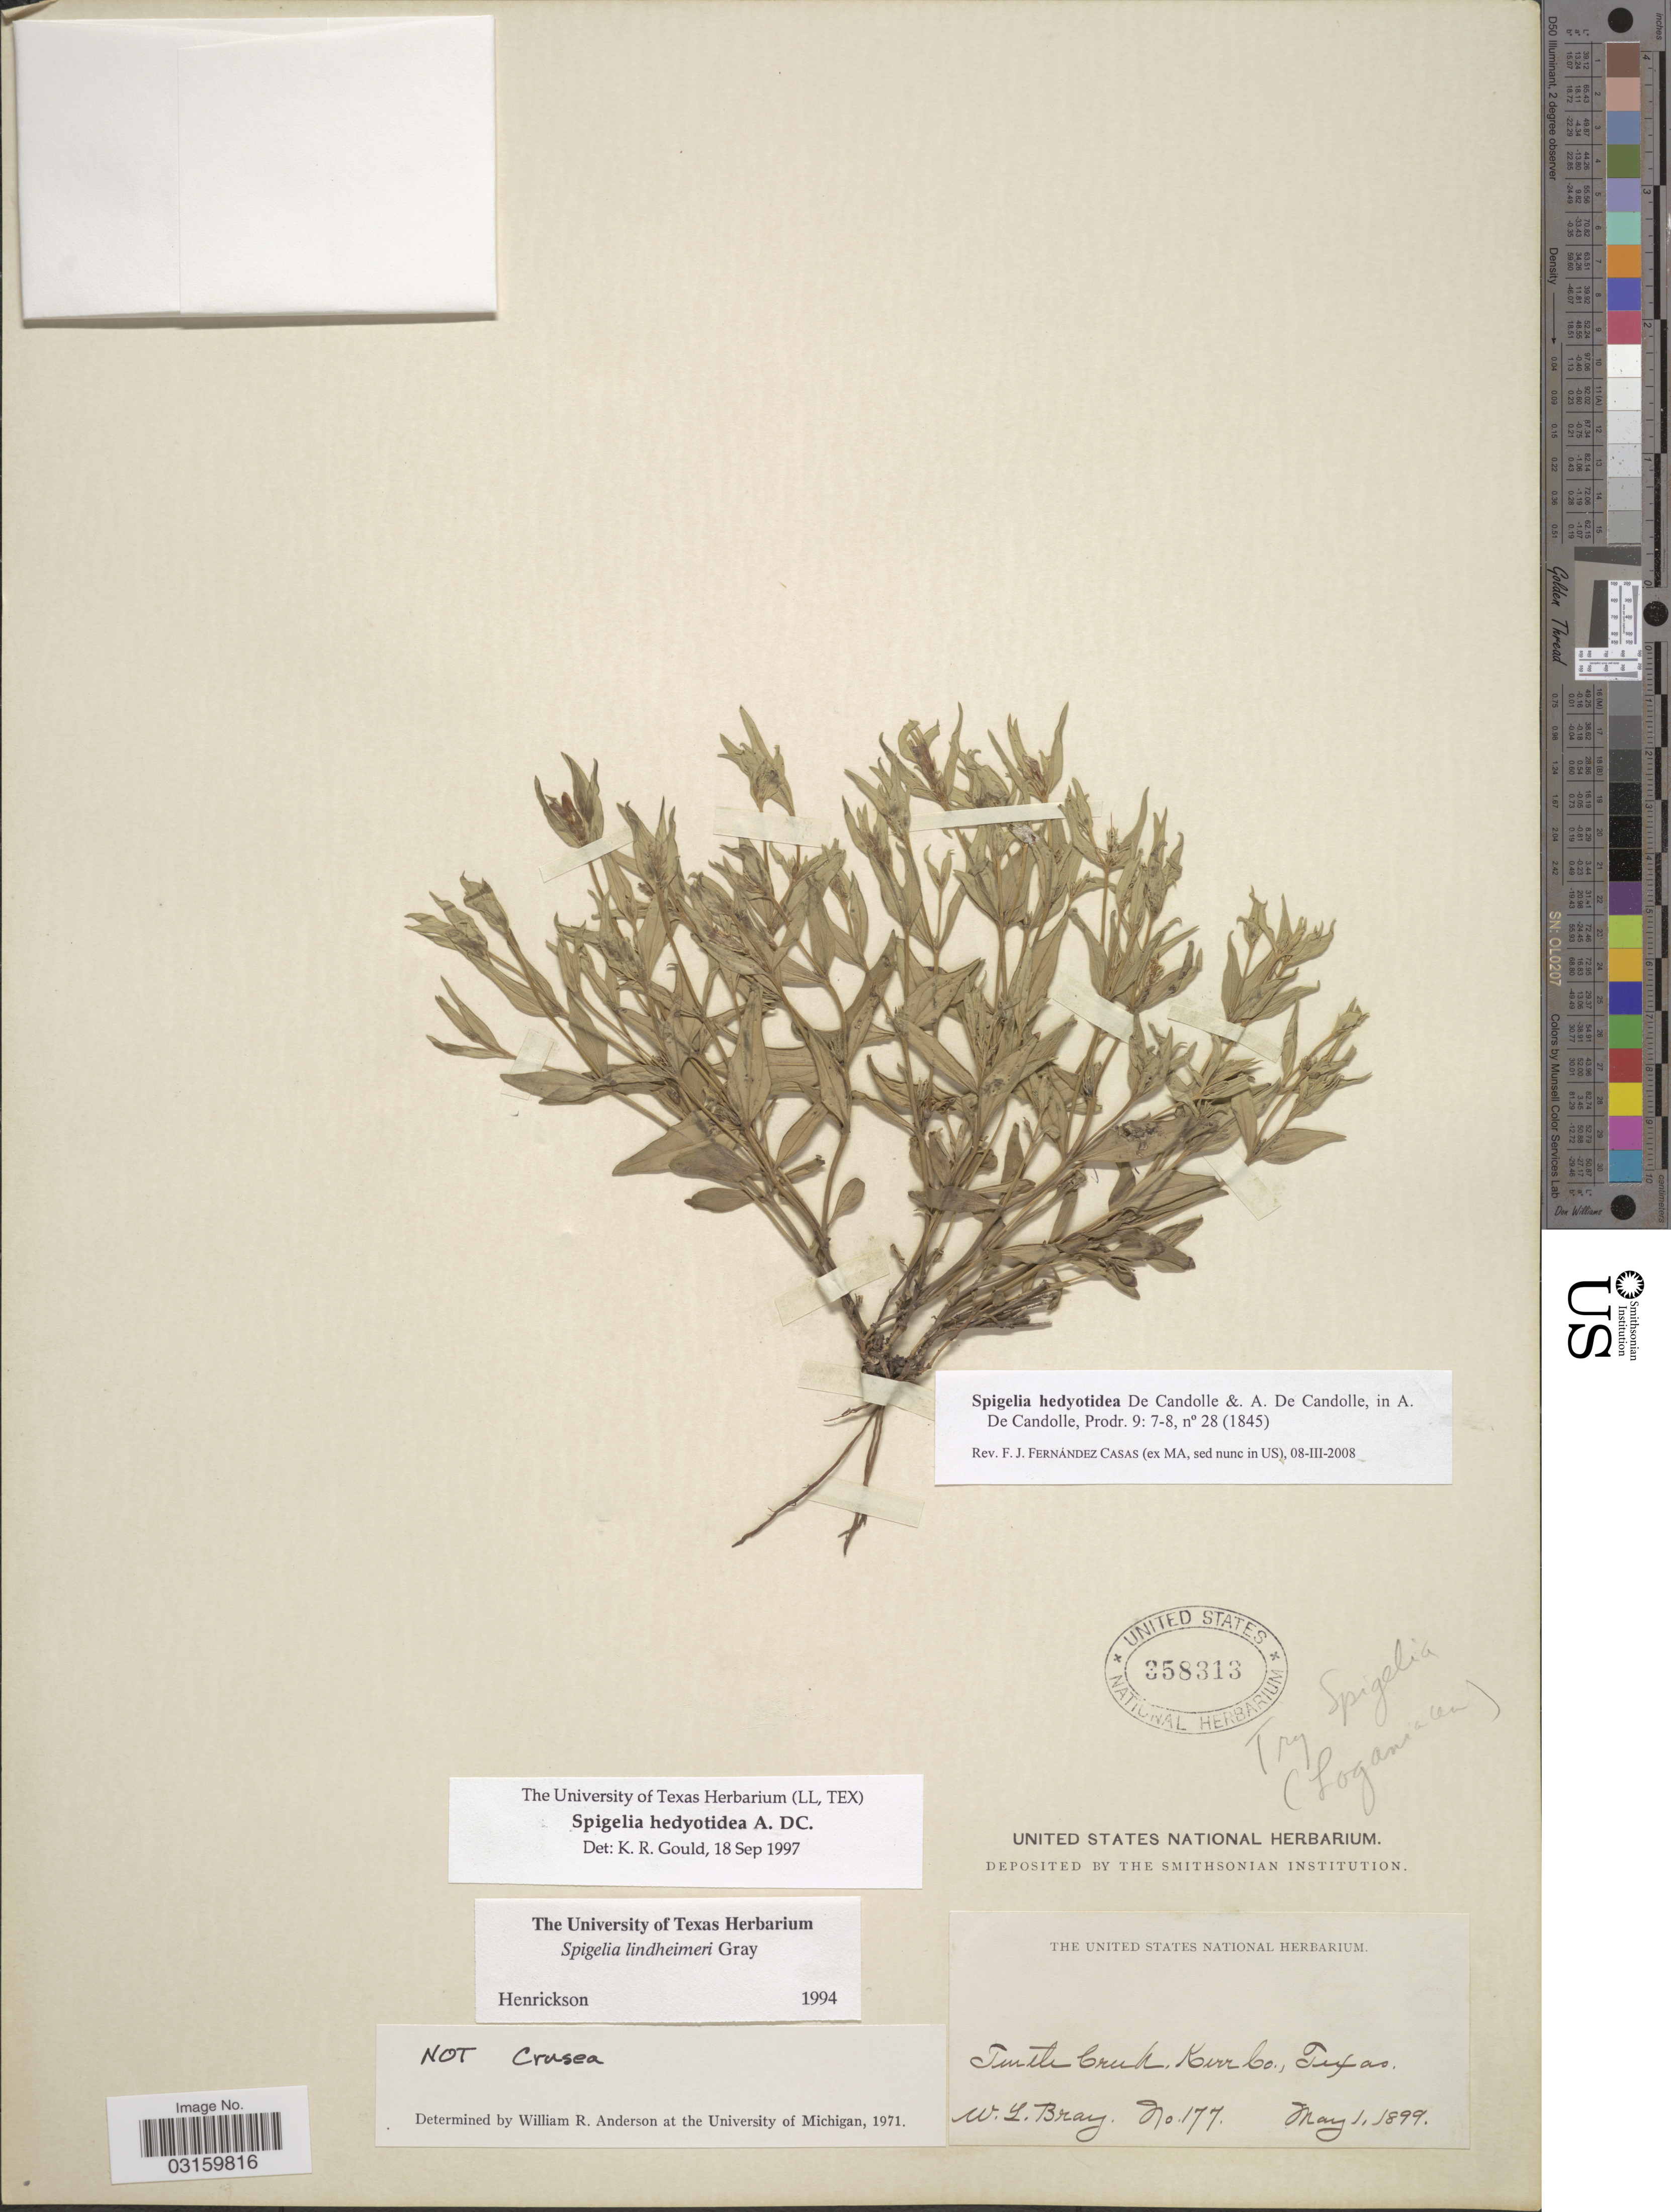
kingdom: Plantae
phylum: Tracheophyta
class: Magnoliopsida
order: Gentianales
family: Loganiaceae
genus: Spigelia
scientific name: Spigelia hedyotidea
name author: A. DC.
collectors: W. L. Bray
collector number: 177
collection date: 1899-05-01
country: United States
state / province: Texas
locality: Turtle Creek, Kerr Co.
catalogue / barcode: US 358313